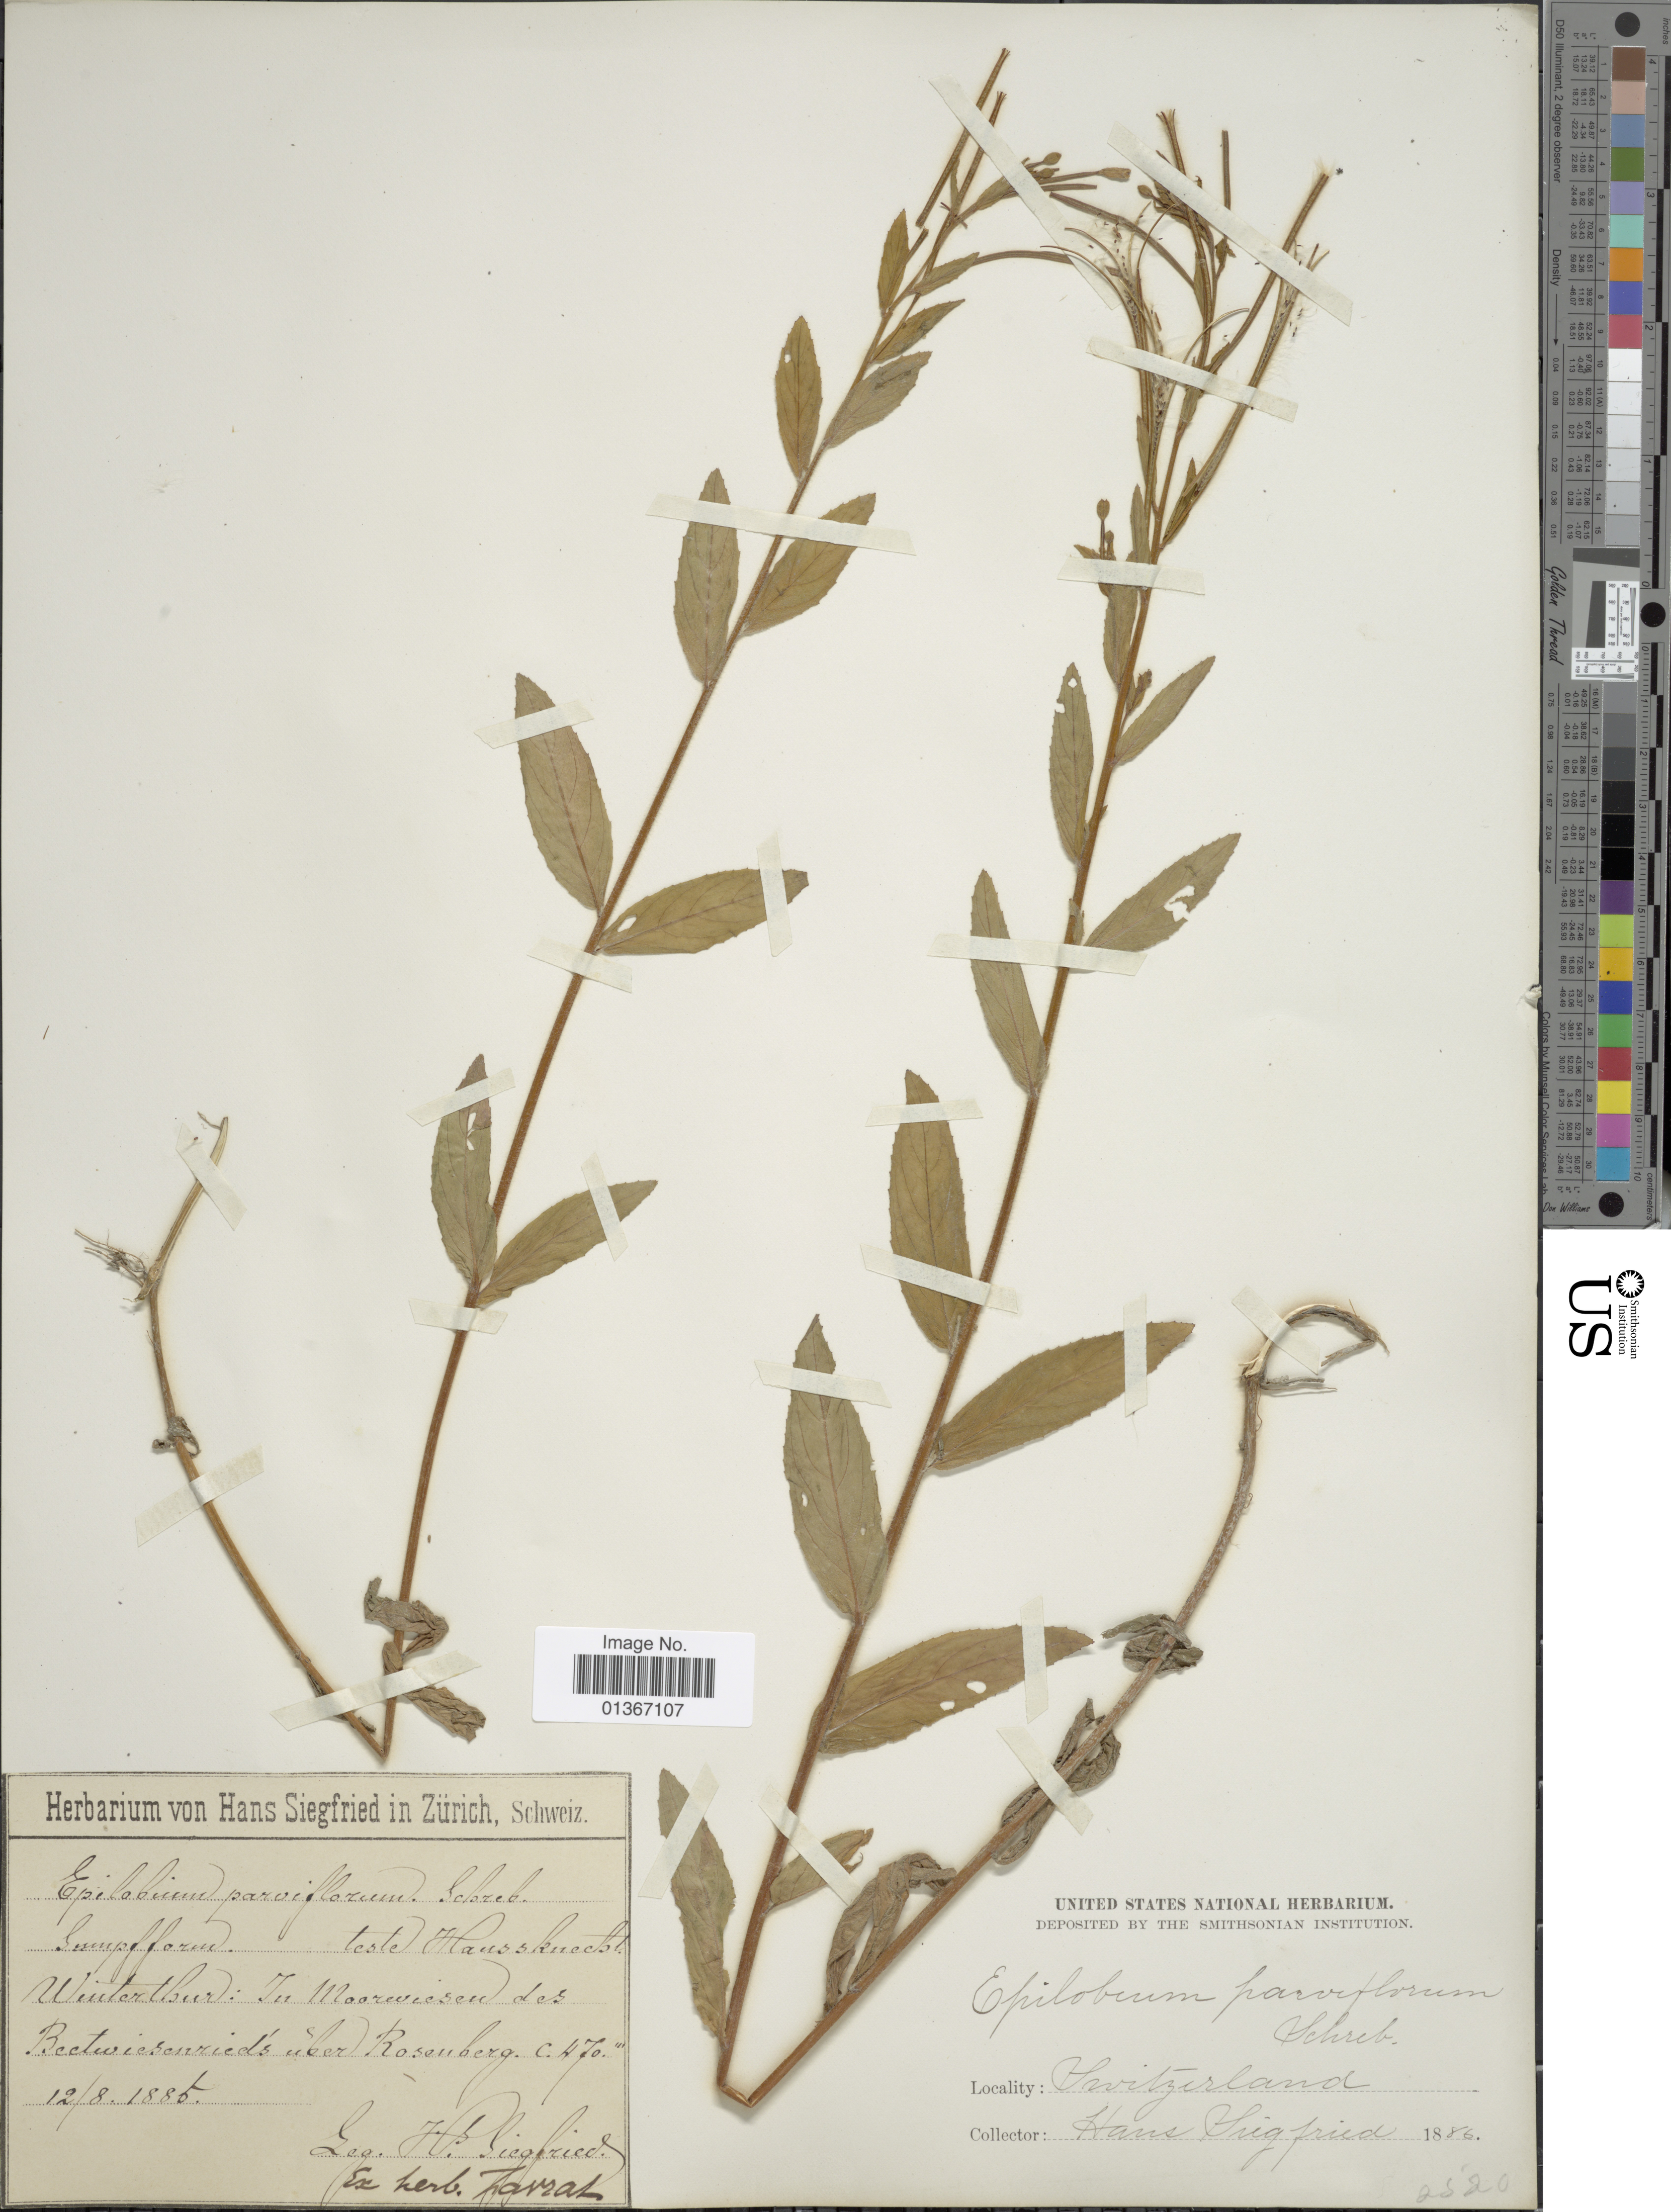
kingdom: Plantae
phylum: Tracheophyta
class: Magnoliopsida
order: Myrtales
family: Onagraceae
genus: Epilobium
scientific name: Epilobium parviflorum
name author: Schreb.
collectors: H. Siegfried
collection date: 1885-08-12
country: Switzerland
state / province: Zürich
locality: Winterthur: In Moorwiesen des Bectwiesenried's uber Rosenberg.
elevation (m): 470